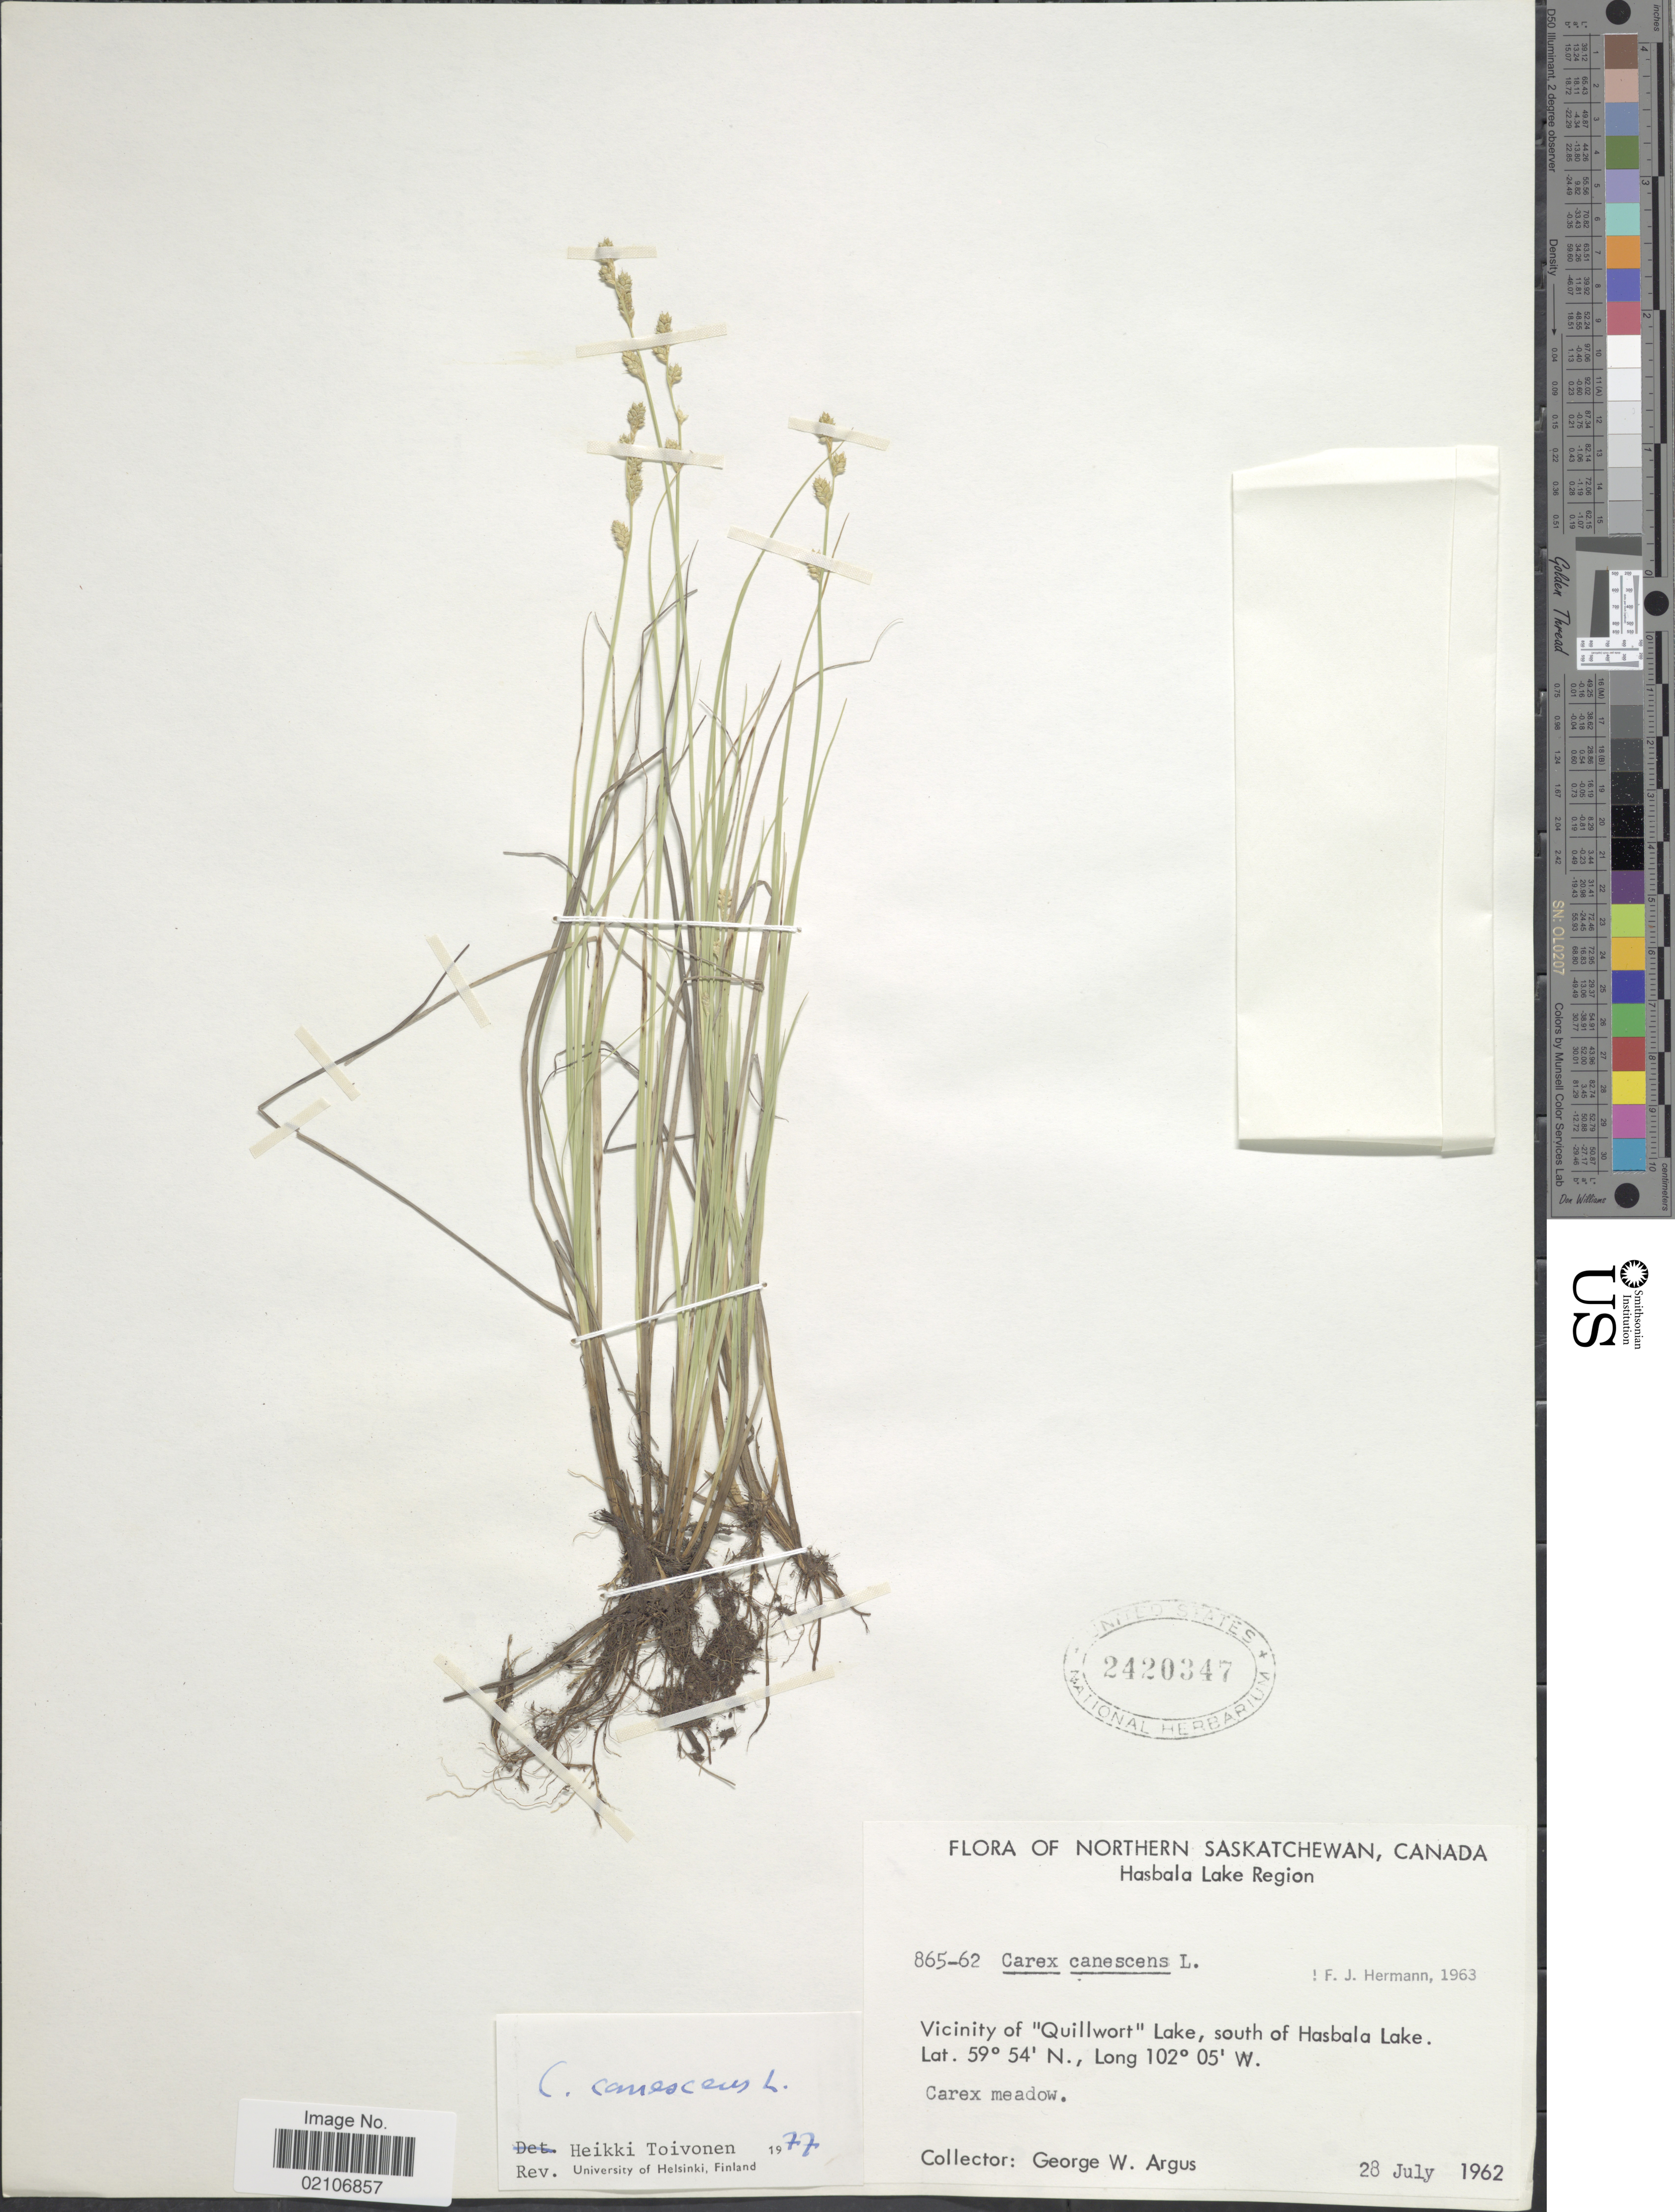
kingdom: Plantae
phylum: Tracheophyta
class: Liliopsida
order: Poales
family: Cyperaceae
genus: Carex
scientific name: Carex canescens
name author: L.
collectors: G. W. Argus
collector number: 865-62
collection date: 1962-07-28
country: Canada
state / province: Saskatchewan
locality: Northern Saskatchewan, Canada. Hasbala Lake Region. Vicinity of Quilwort Lake, south of Hasbala Lake.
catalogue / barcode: US 2420347